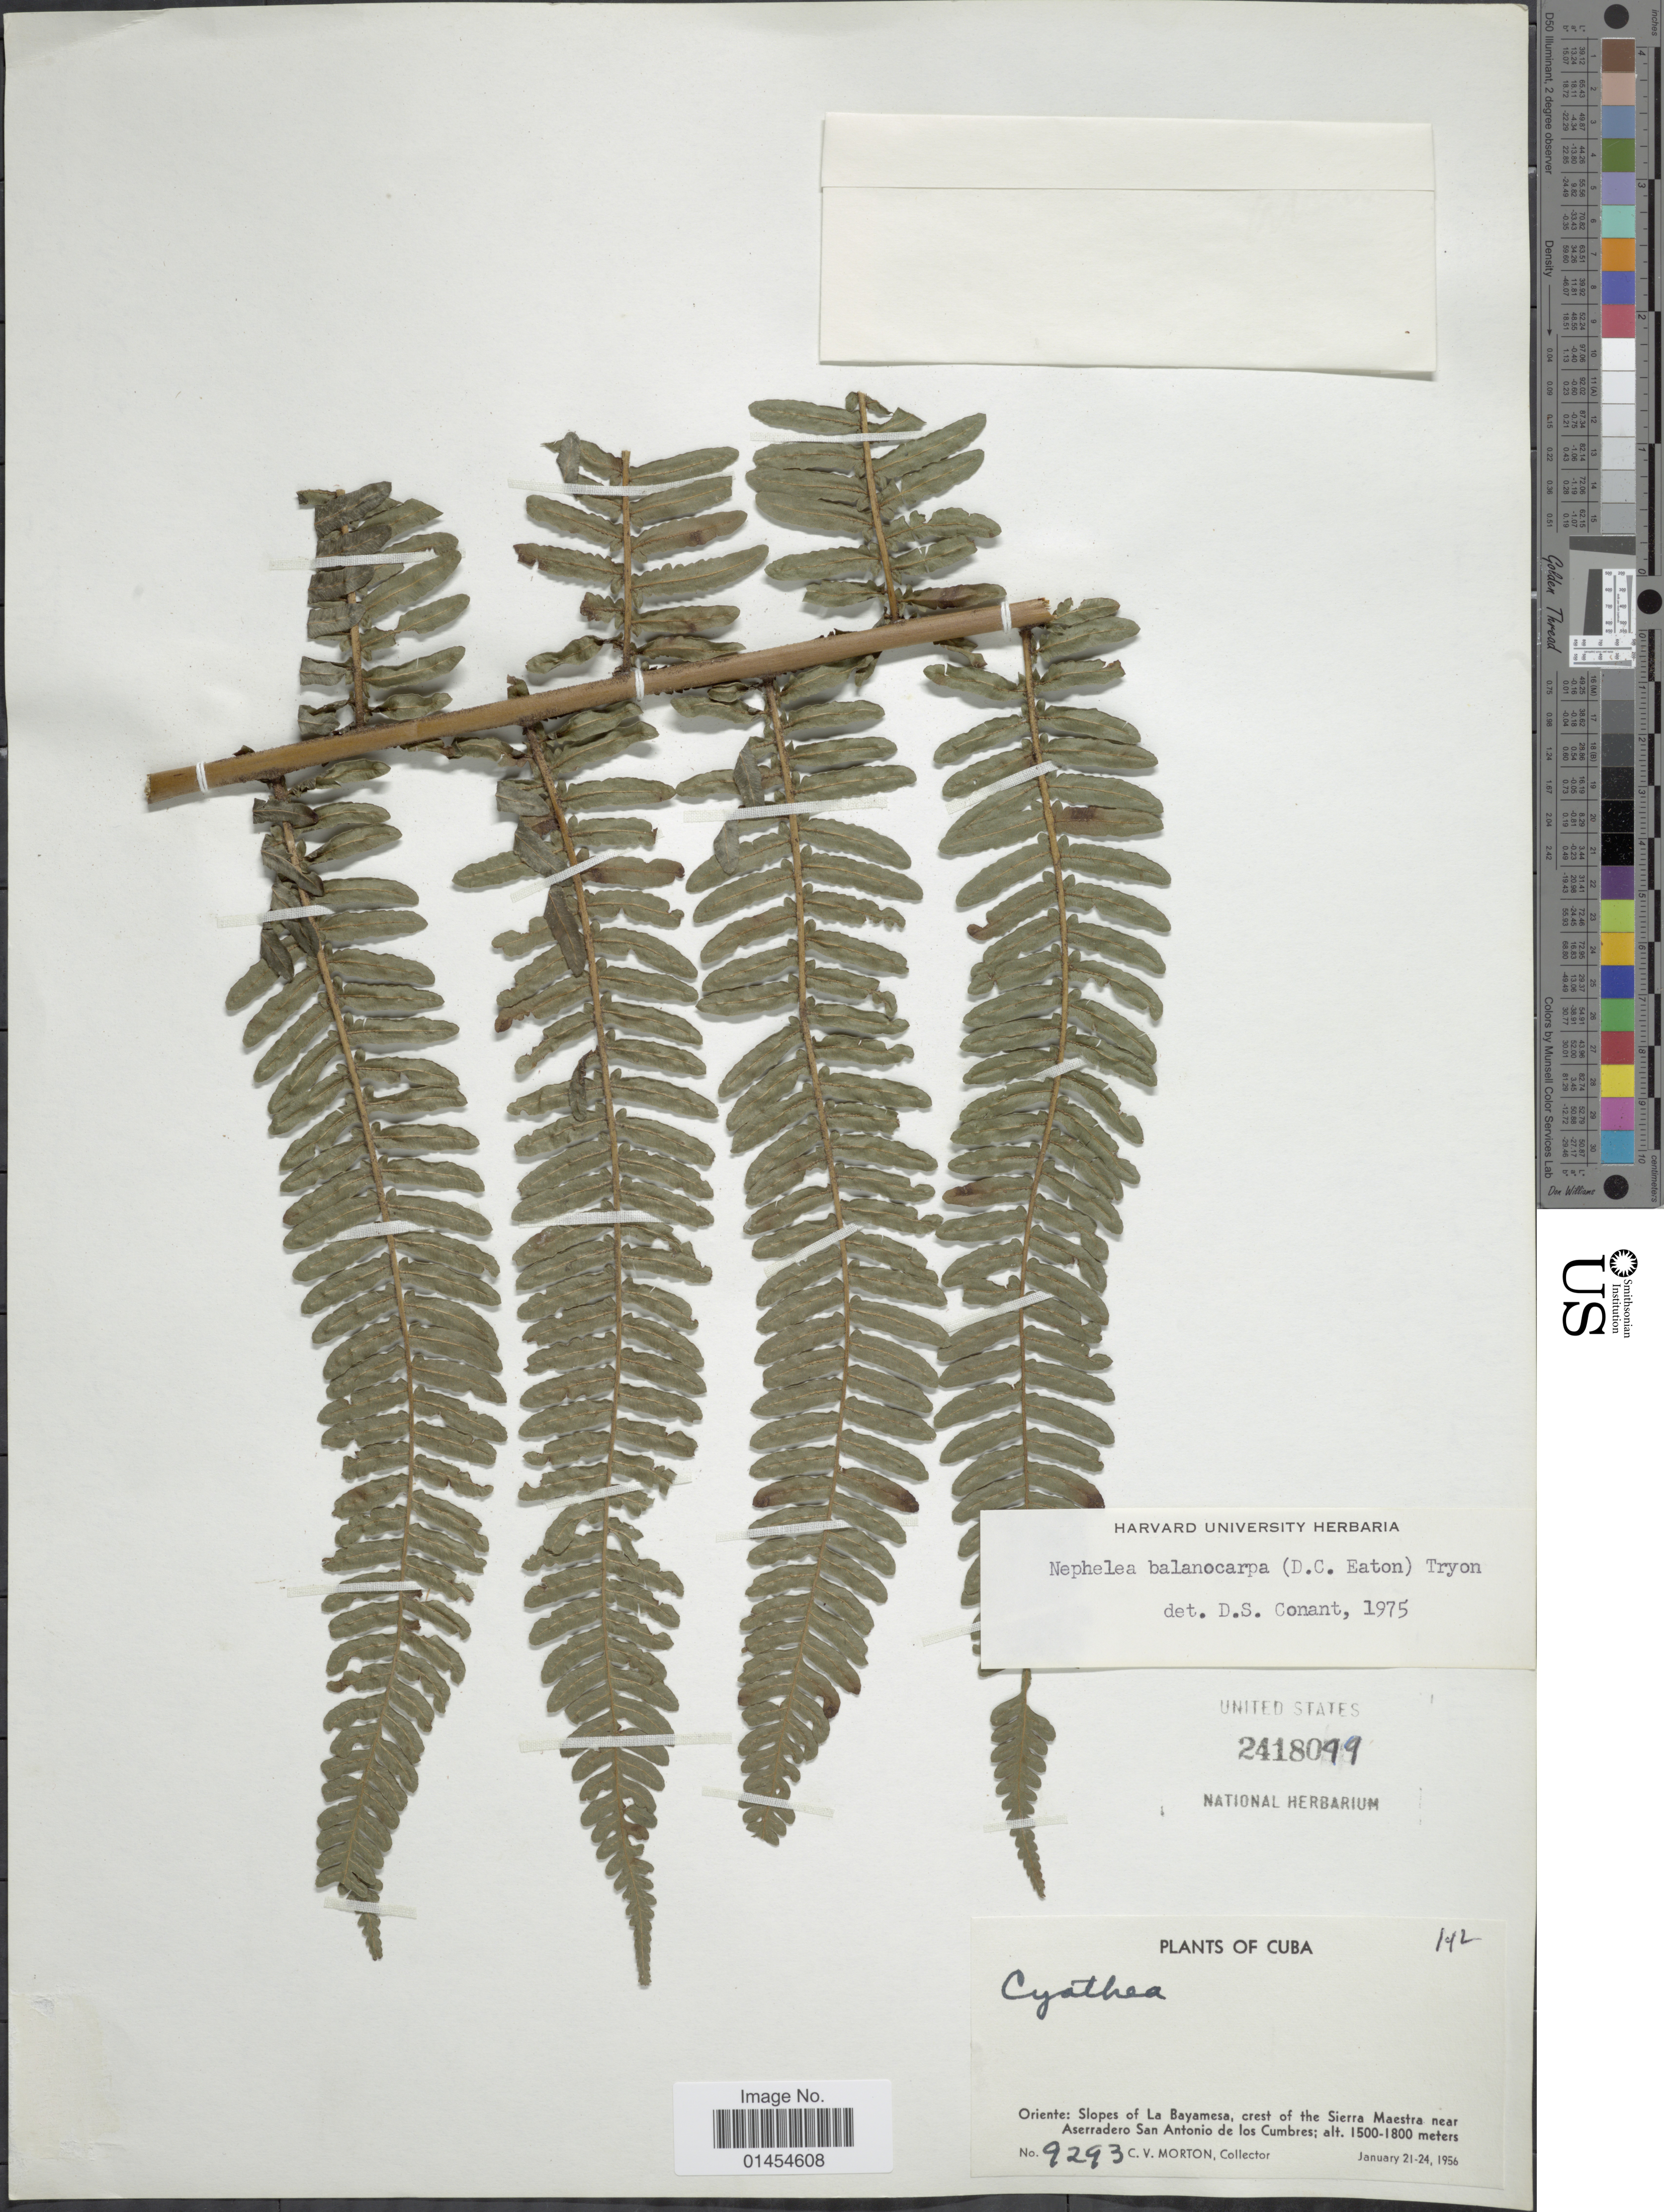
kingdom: Plantae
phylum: Tracheophyta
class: Polypodiopsida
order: Cyatheales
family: Cyatheaceae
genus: Alsophila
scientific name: Alsophila balanocarpa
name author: (D.C. Eaton) D.S. Conant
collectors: C. V. Morton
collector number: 9293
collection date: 1956-01-21/1956-01-24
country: Cuba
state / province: Oriente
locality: Slopes of La Bayamesa, crest of the Sierra Maestra near Aserradero San Antonio de los Cumbres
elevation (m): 1500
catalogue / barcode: US 2418049